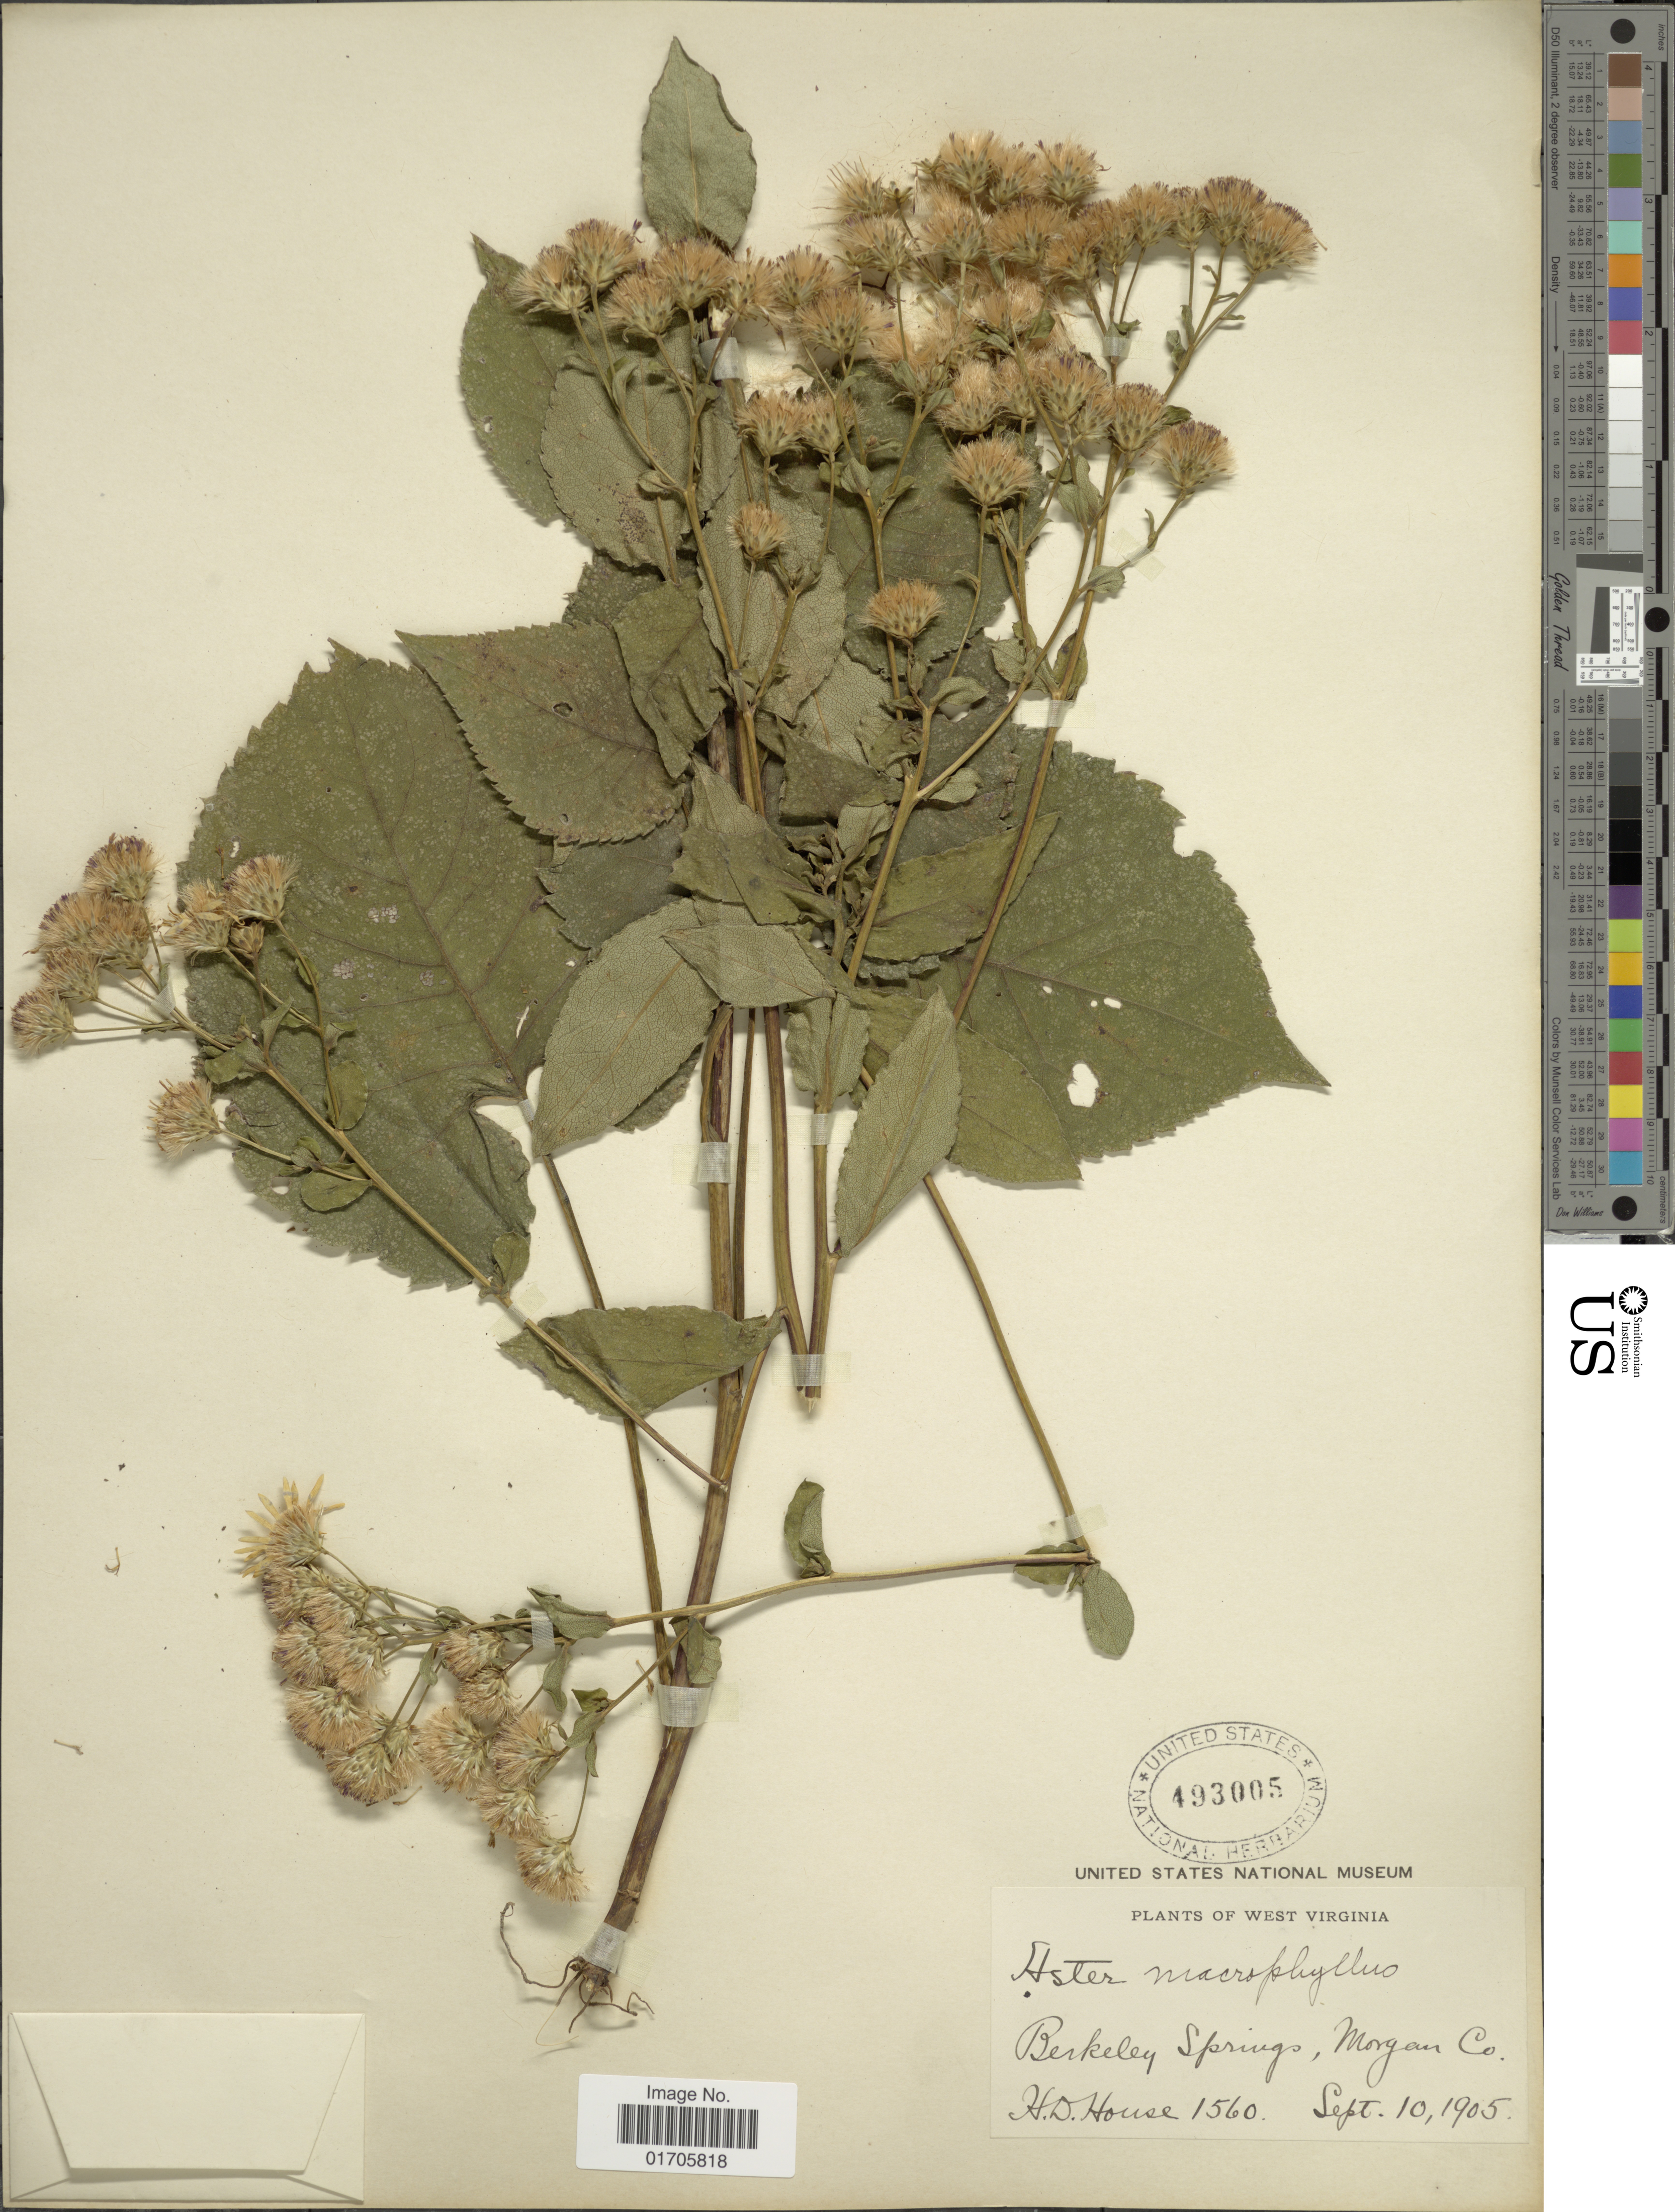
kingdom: Plantae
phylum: Tracheophyta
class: Magnoliopsida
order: Asterales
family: Asteraceae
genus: Eurybia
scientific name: Eurybia macrophylla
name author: (L.) Cass.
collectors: H. D. House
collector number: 1560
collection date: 1905-09-10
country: United States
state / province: West Virginia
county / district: Morgan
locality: West Virginia. Berkeley Springs, Morgan Co.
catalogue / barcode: US 493005